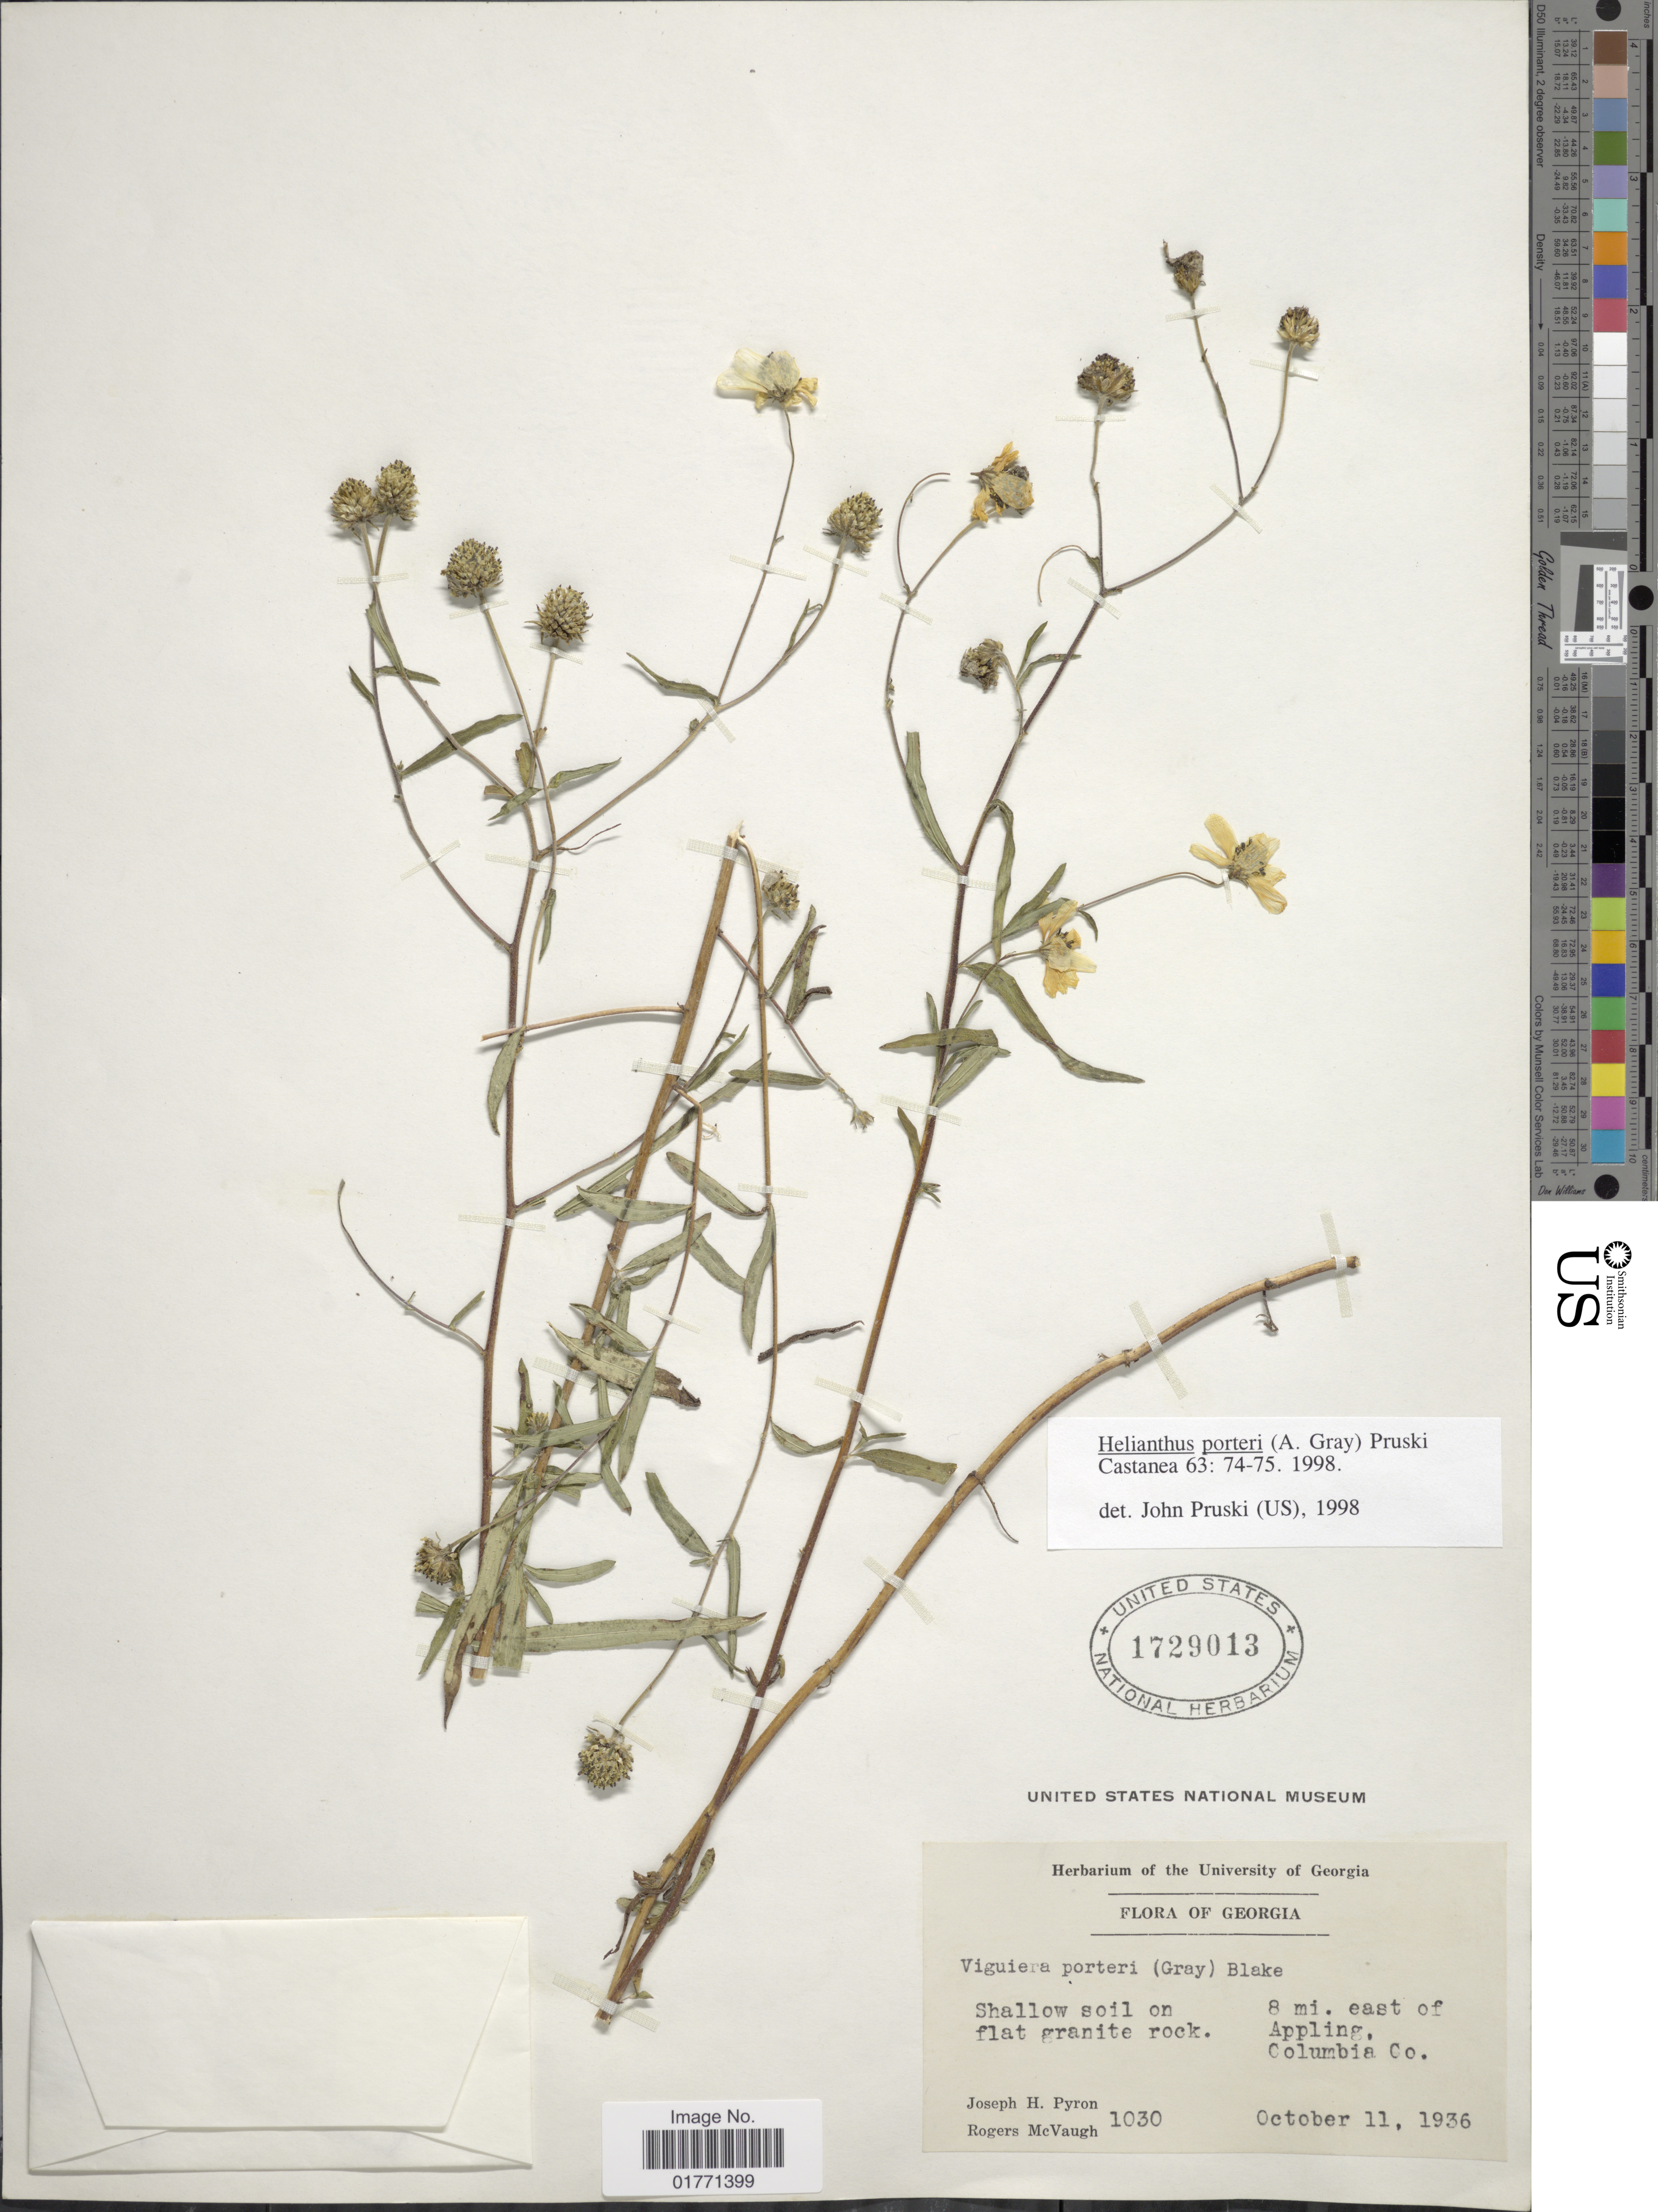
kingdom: Plantae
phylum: Tracheophyta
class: Magnoliopsida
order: Asterales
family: Asteraceae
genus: Helianthus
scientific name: Helianthus porteri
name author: (A. Gray) Pruski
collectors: J. H. Pyron & R. McVaugh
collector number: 1030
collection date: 1936-10-11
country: United States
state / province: Georgia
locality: Shallow soil on flat granite rock, 8 mi. east of Appling, Columbia Co.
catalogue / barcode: US 1729013